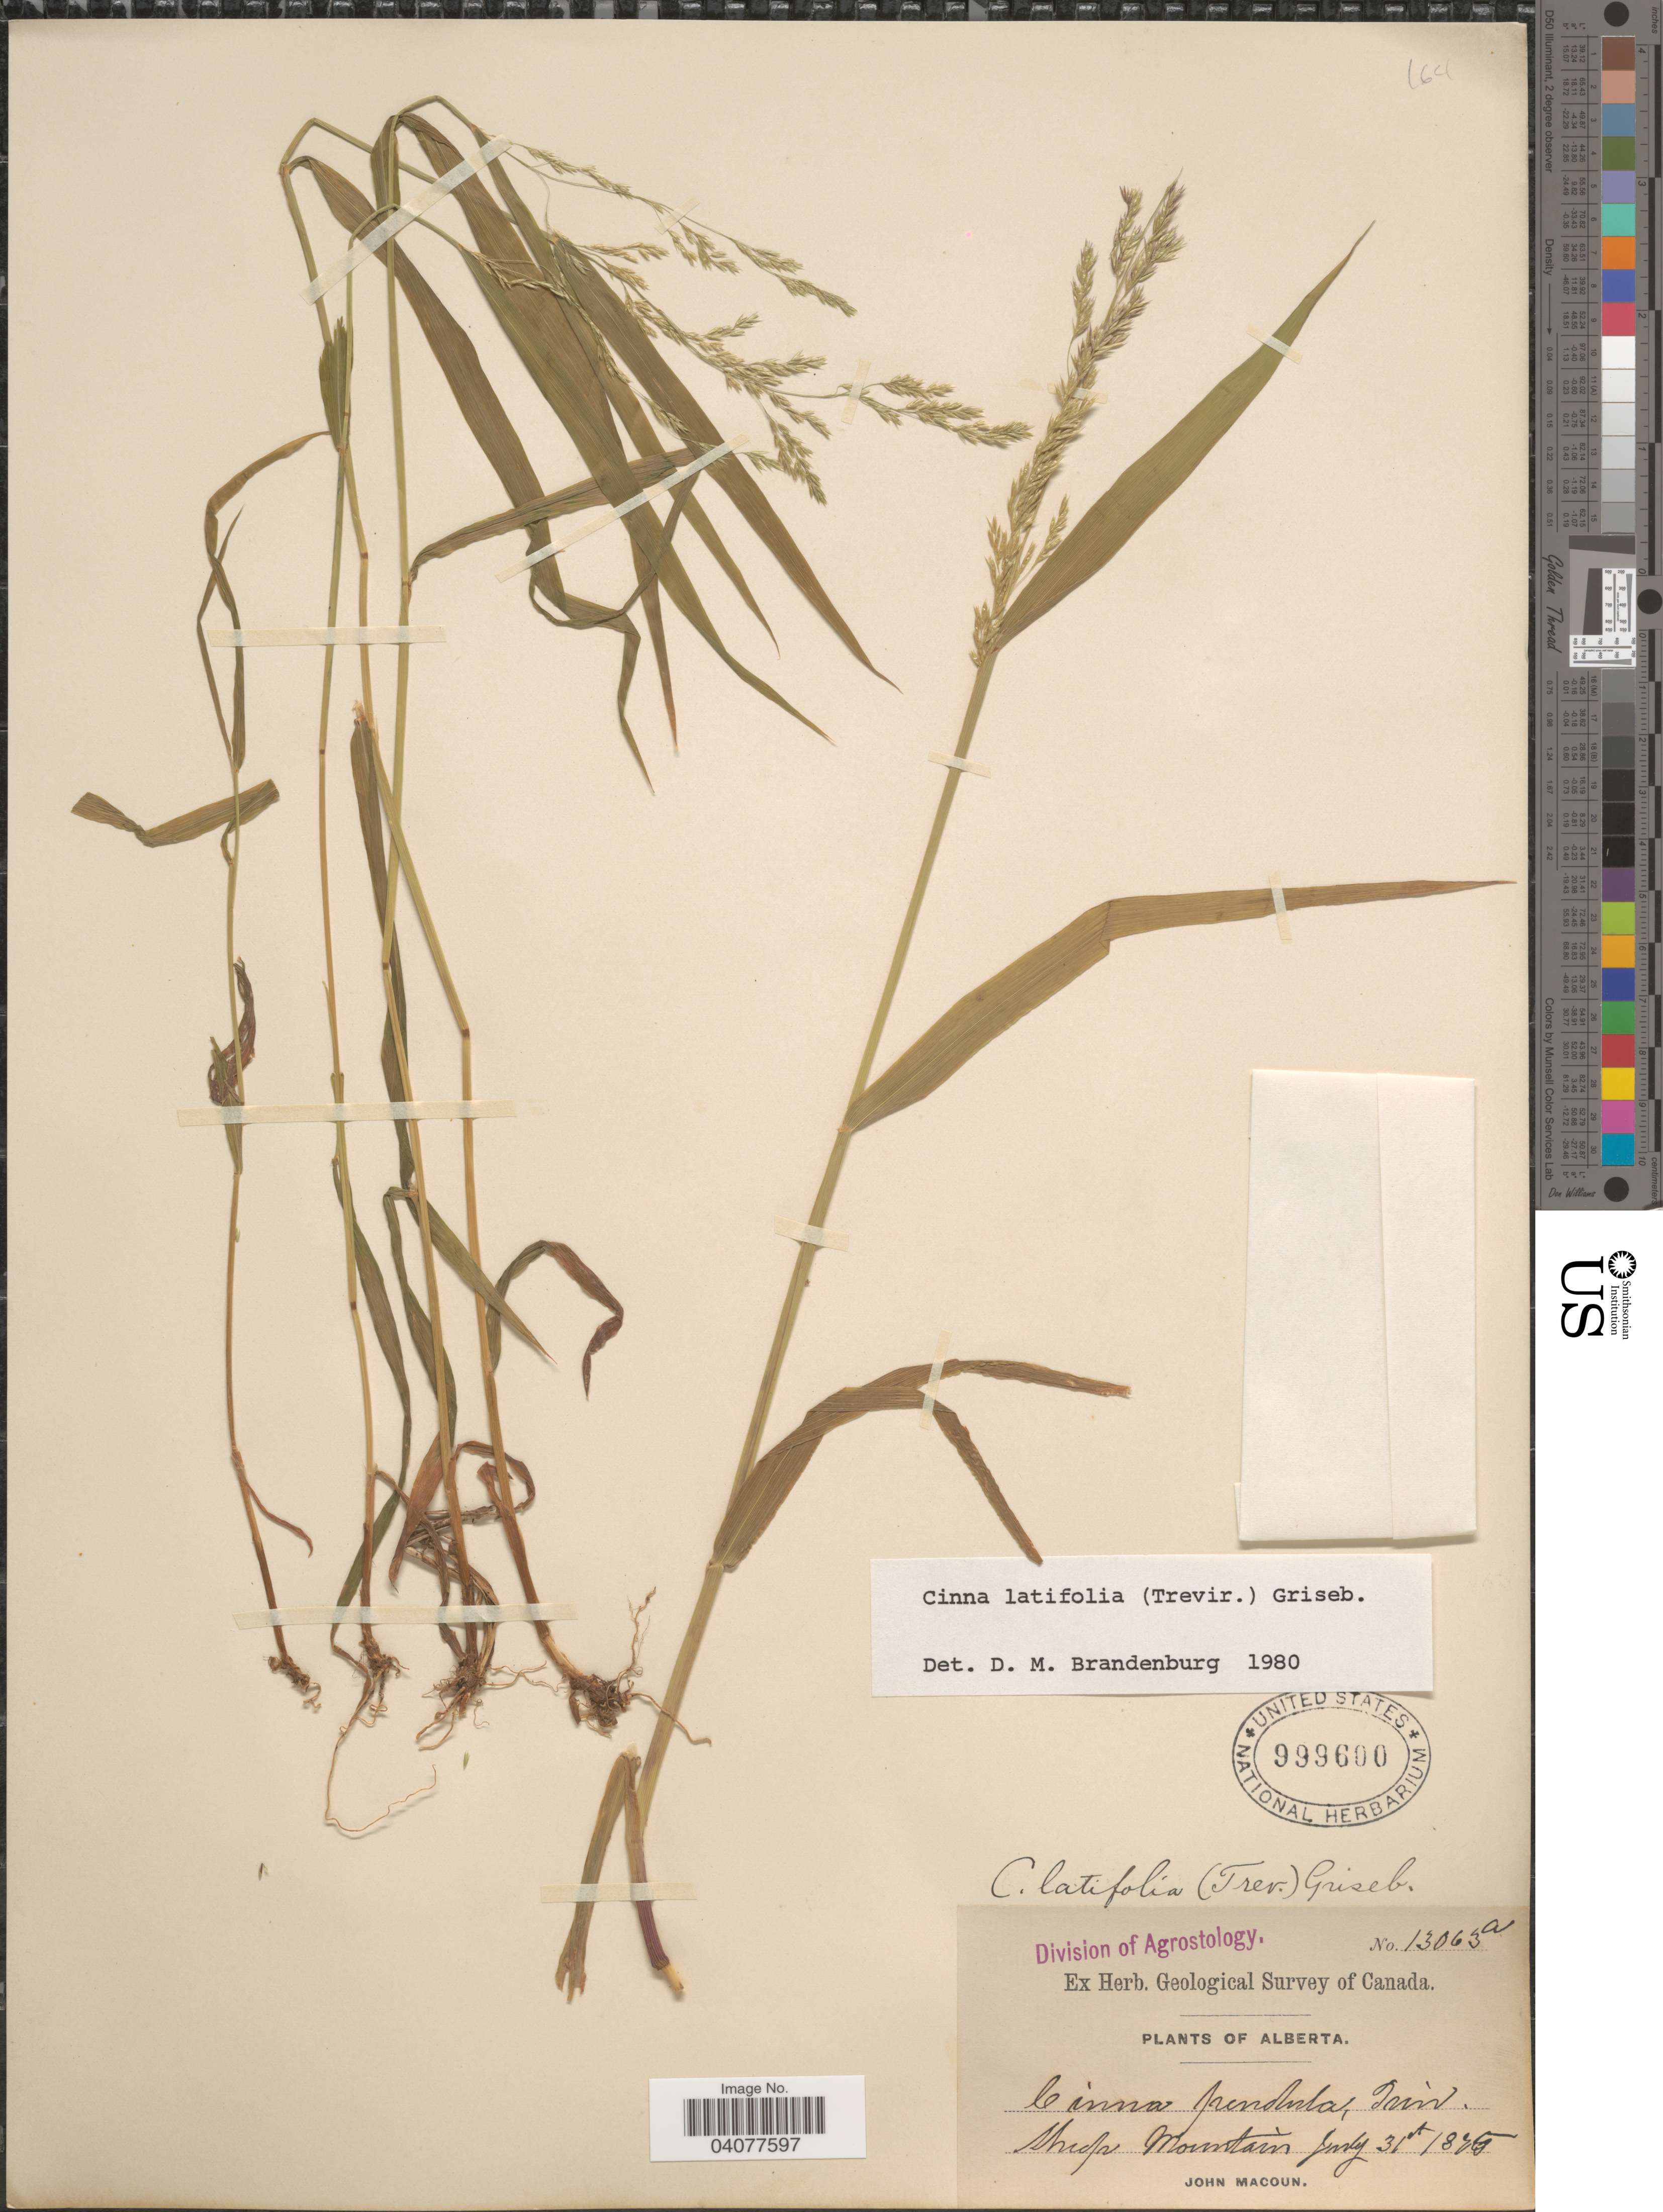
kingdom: Plantae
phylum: Tracheophyta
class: Liliopsida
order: Poales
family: Poaceae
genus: Cinna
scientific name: Cinna latifolia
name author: (Trevir. ex Goeppert) Griseb.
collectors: J. Macoun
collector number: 13063a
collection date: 1825-07-31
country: Canada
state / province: Alberta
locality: Herb. Geological Survey of Canada. Sheep mountain.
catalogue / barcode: US 999600